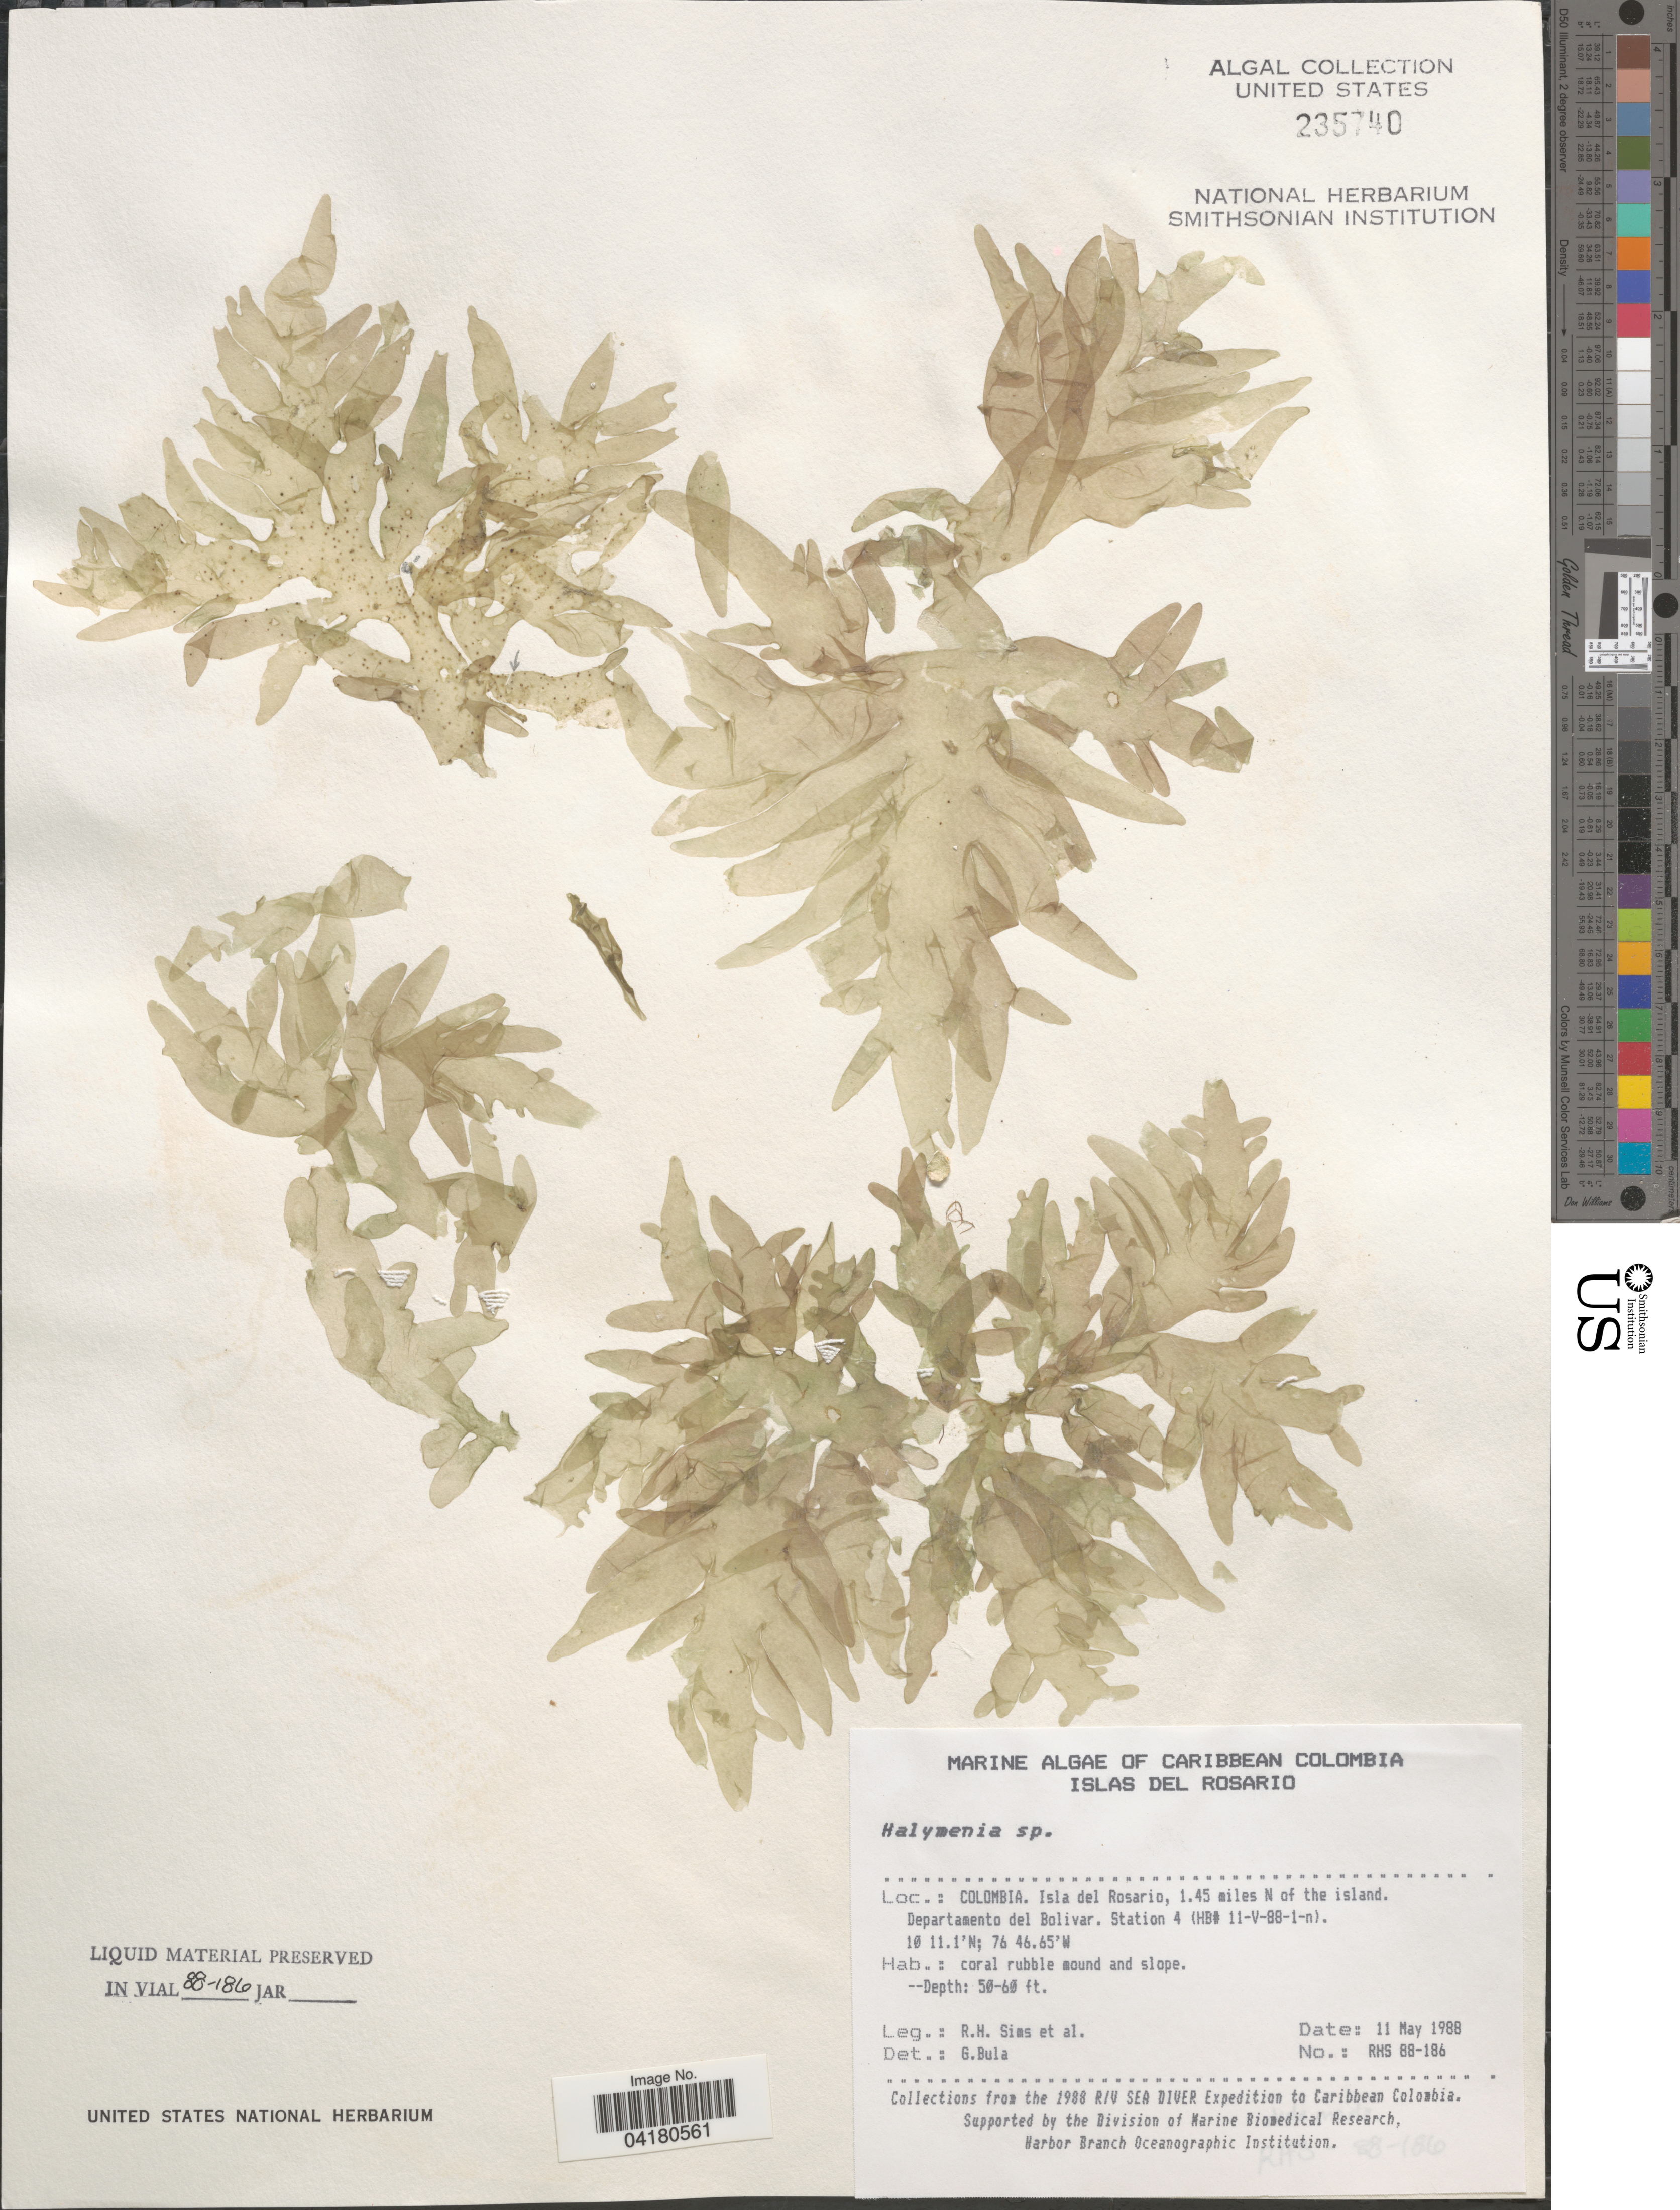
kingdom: Plantae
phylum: Rhodophyta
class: Florideophyceae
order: Halymeniales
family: Halymeniaceae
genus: Halymenia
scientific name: Halymenia sp.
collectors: R. H. Sims & et al.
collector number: RHS 88-186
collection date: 1988-05-11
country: Colombia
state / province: Bolívar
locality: Caribbean Colombia. Islas del Rosario. Isla del Rosario, 1.45 miles N of the island. Departamento del Bolivar. Station 4 (HB# 11-V-88-1-n). The 1988 R/V Sea Diver Expedition to Caribbean Colombia.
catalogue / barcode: US 235740